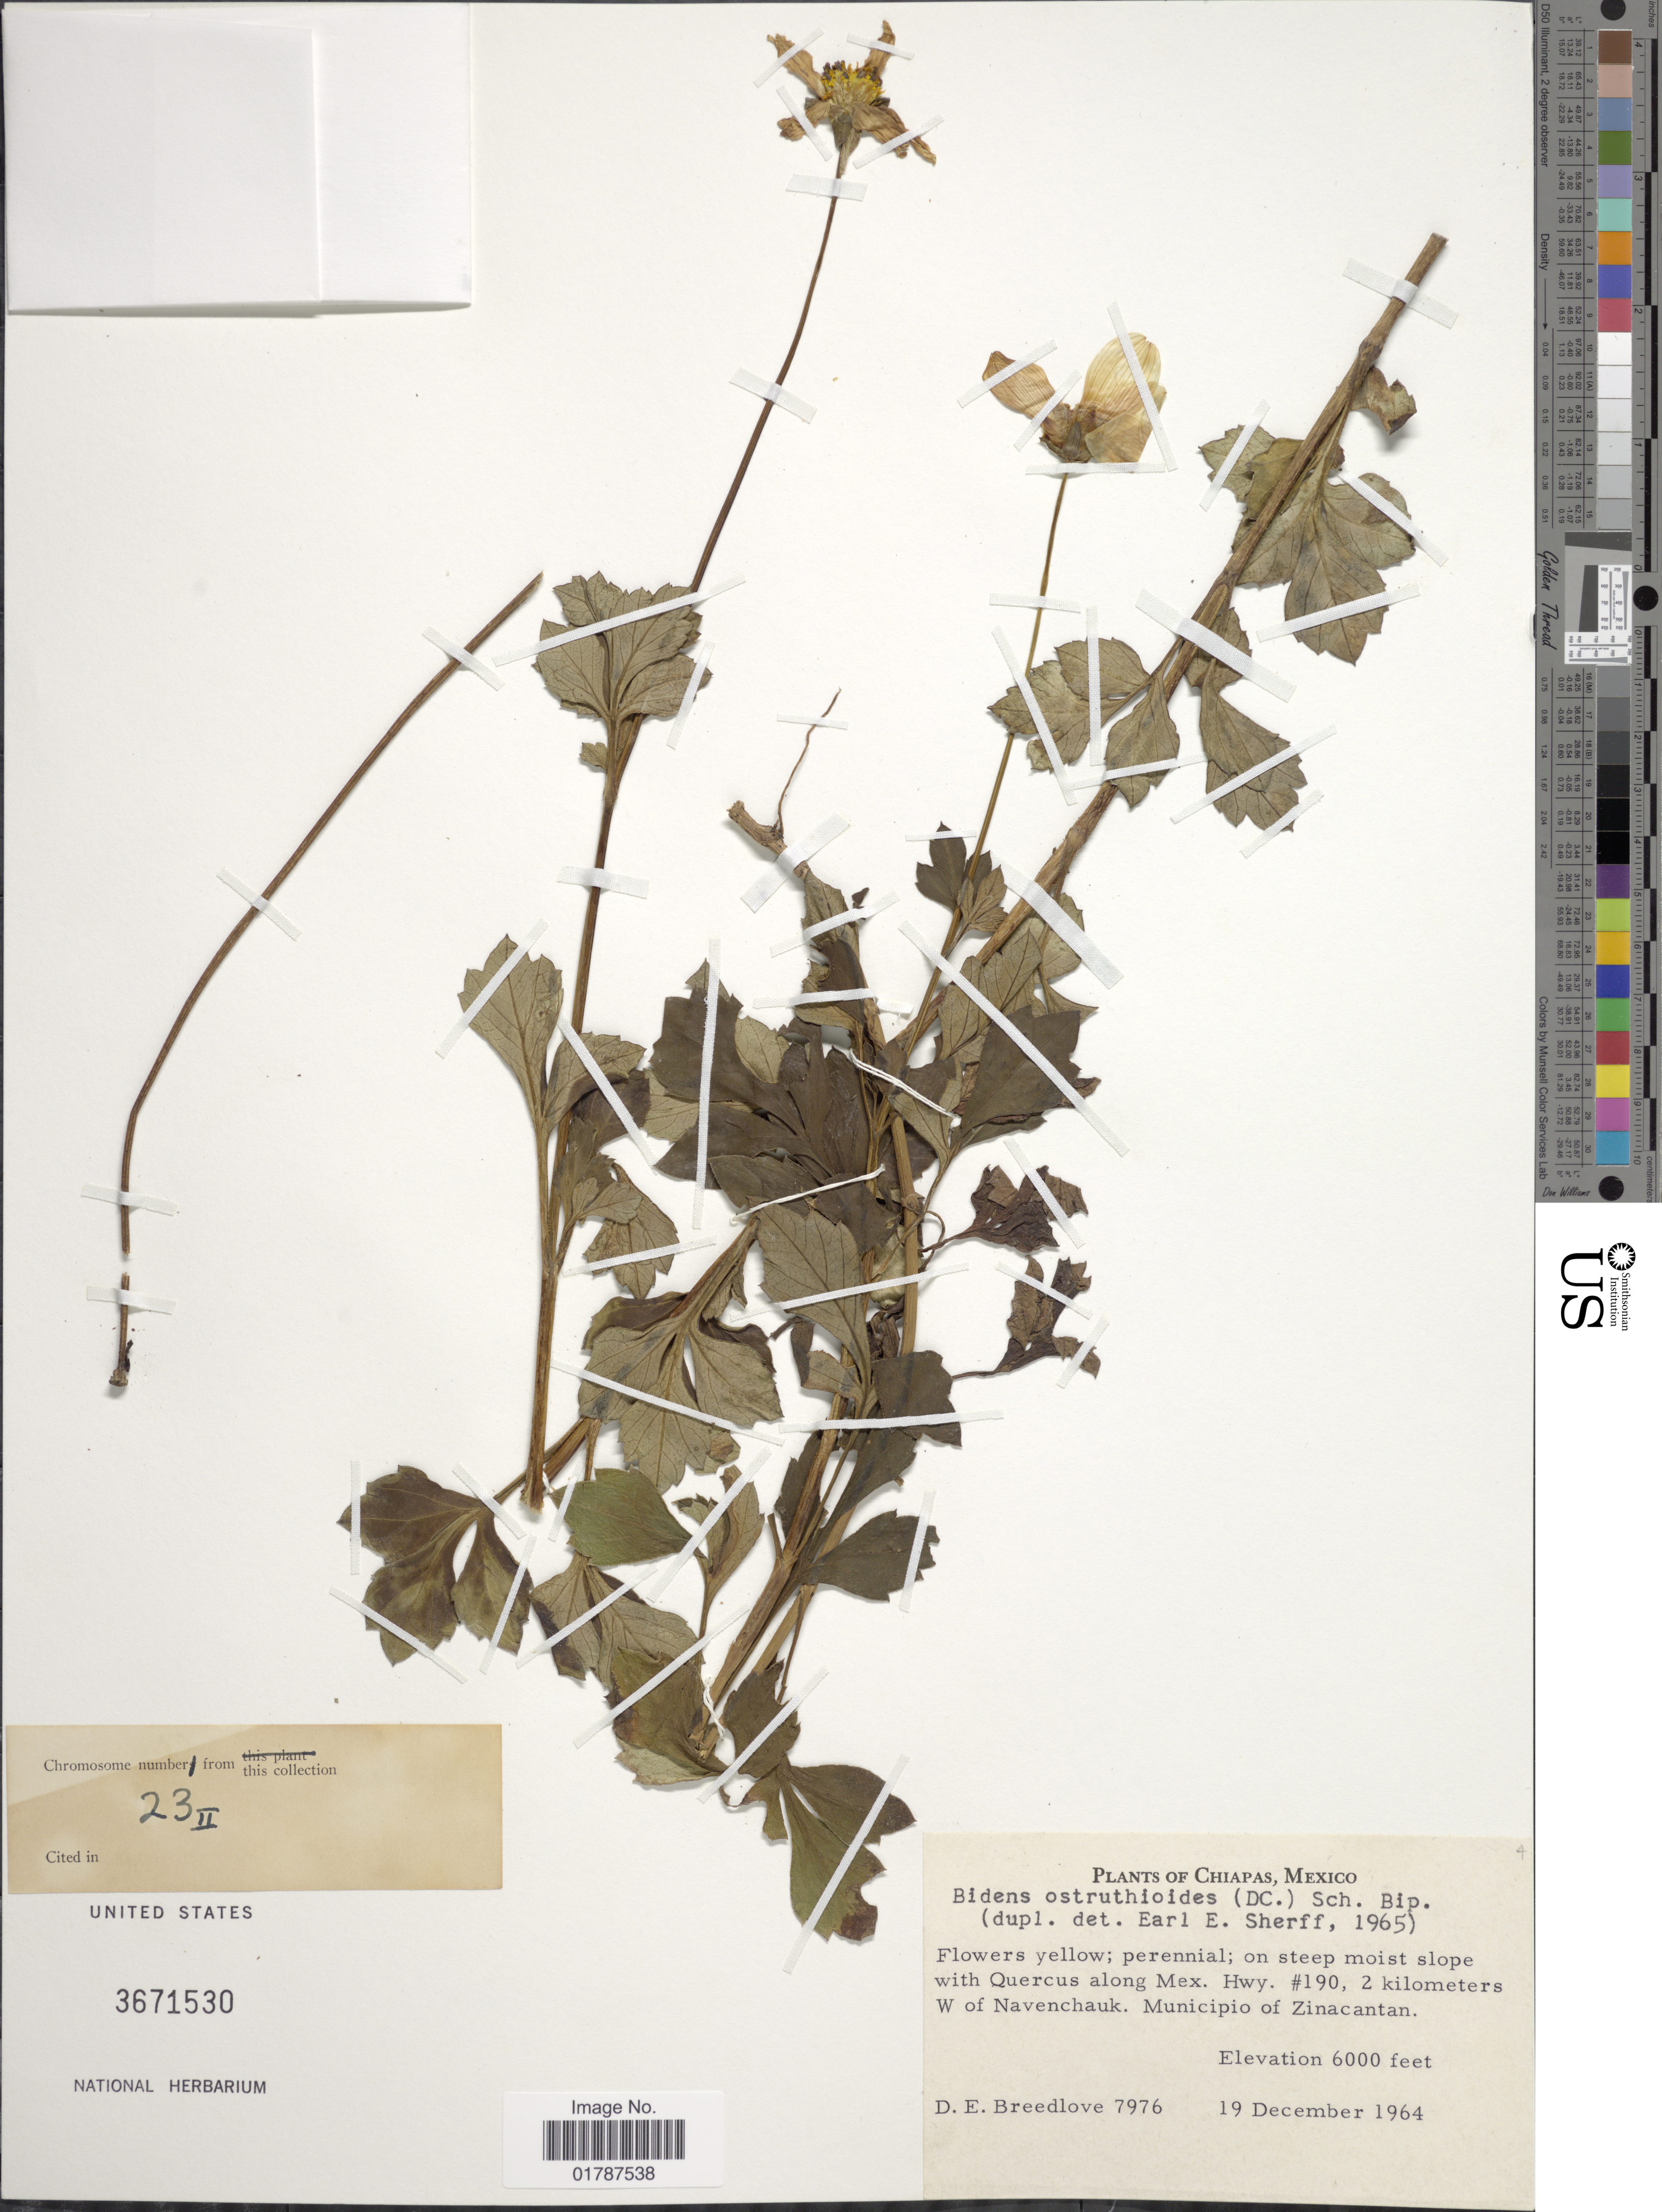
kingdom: Plantae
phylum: Tracheophyta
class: Magnoliopsida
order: Asterales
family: Asteraceae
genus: Bidens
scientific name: Bidens ostruthioides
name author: (DC.) Sch. Bip.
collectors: D. E. Breedlove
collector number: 7976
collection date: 1964-12-19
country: Mexico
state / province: Chiapas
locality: Along Mex. Hwy. #190, 2 kilometers W of Navenchauk, Municipio de Zinacantan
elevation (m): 1829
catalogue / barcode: US 3671530